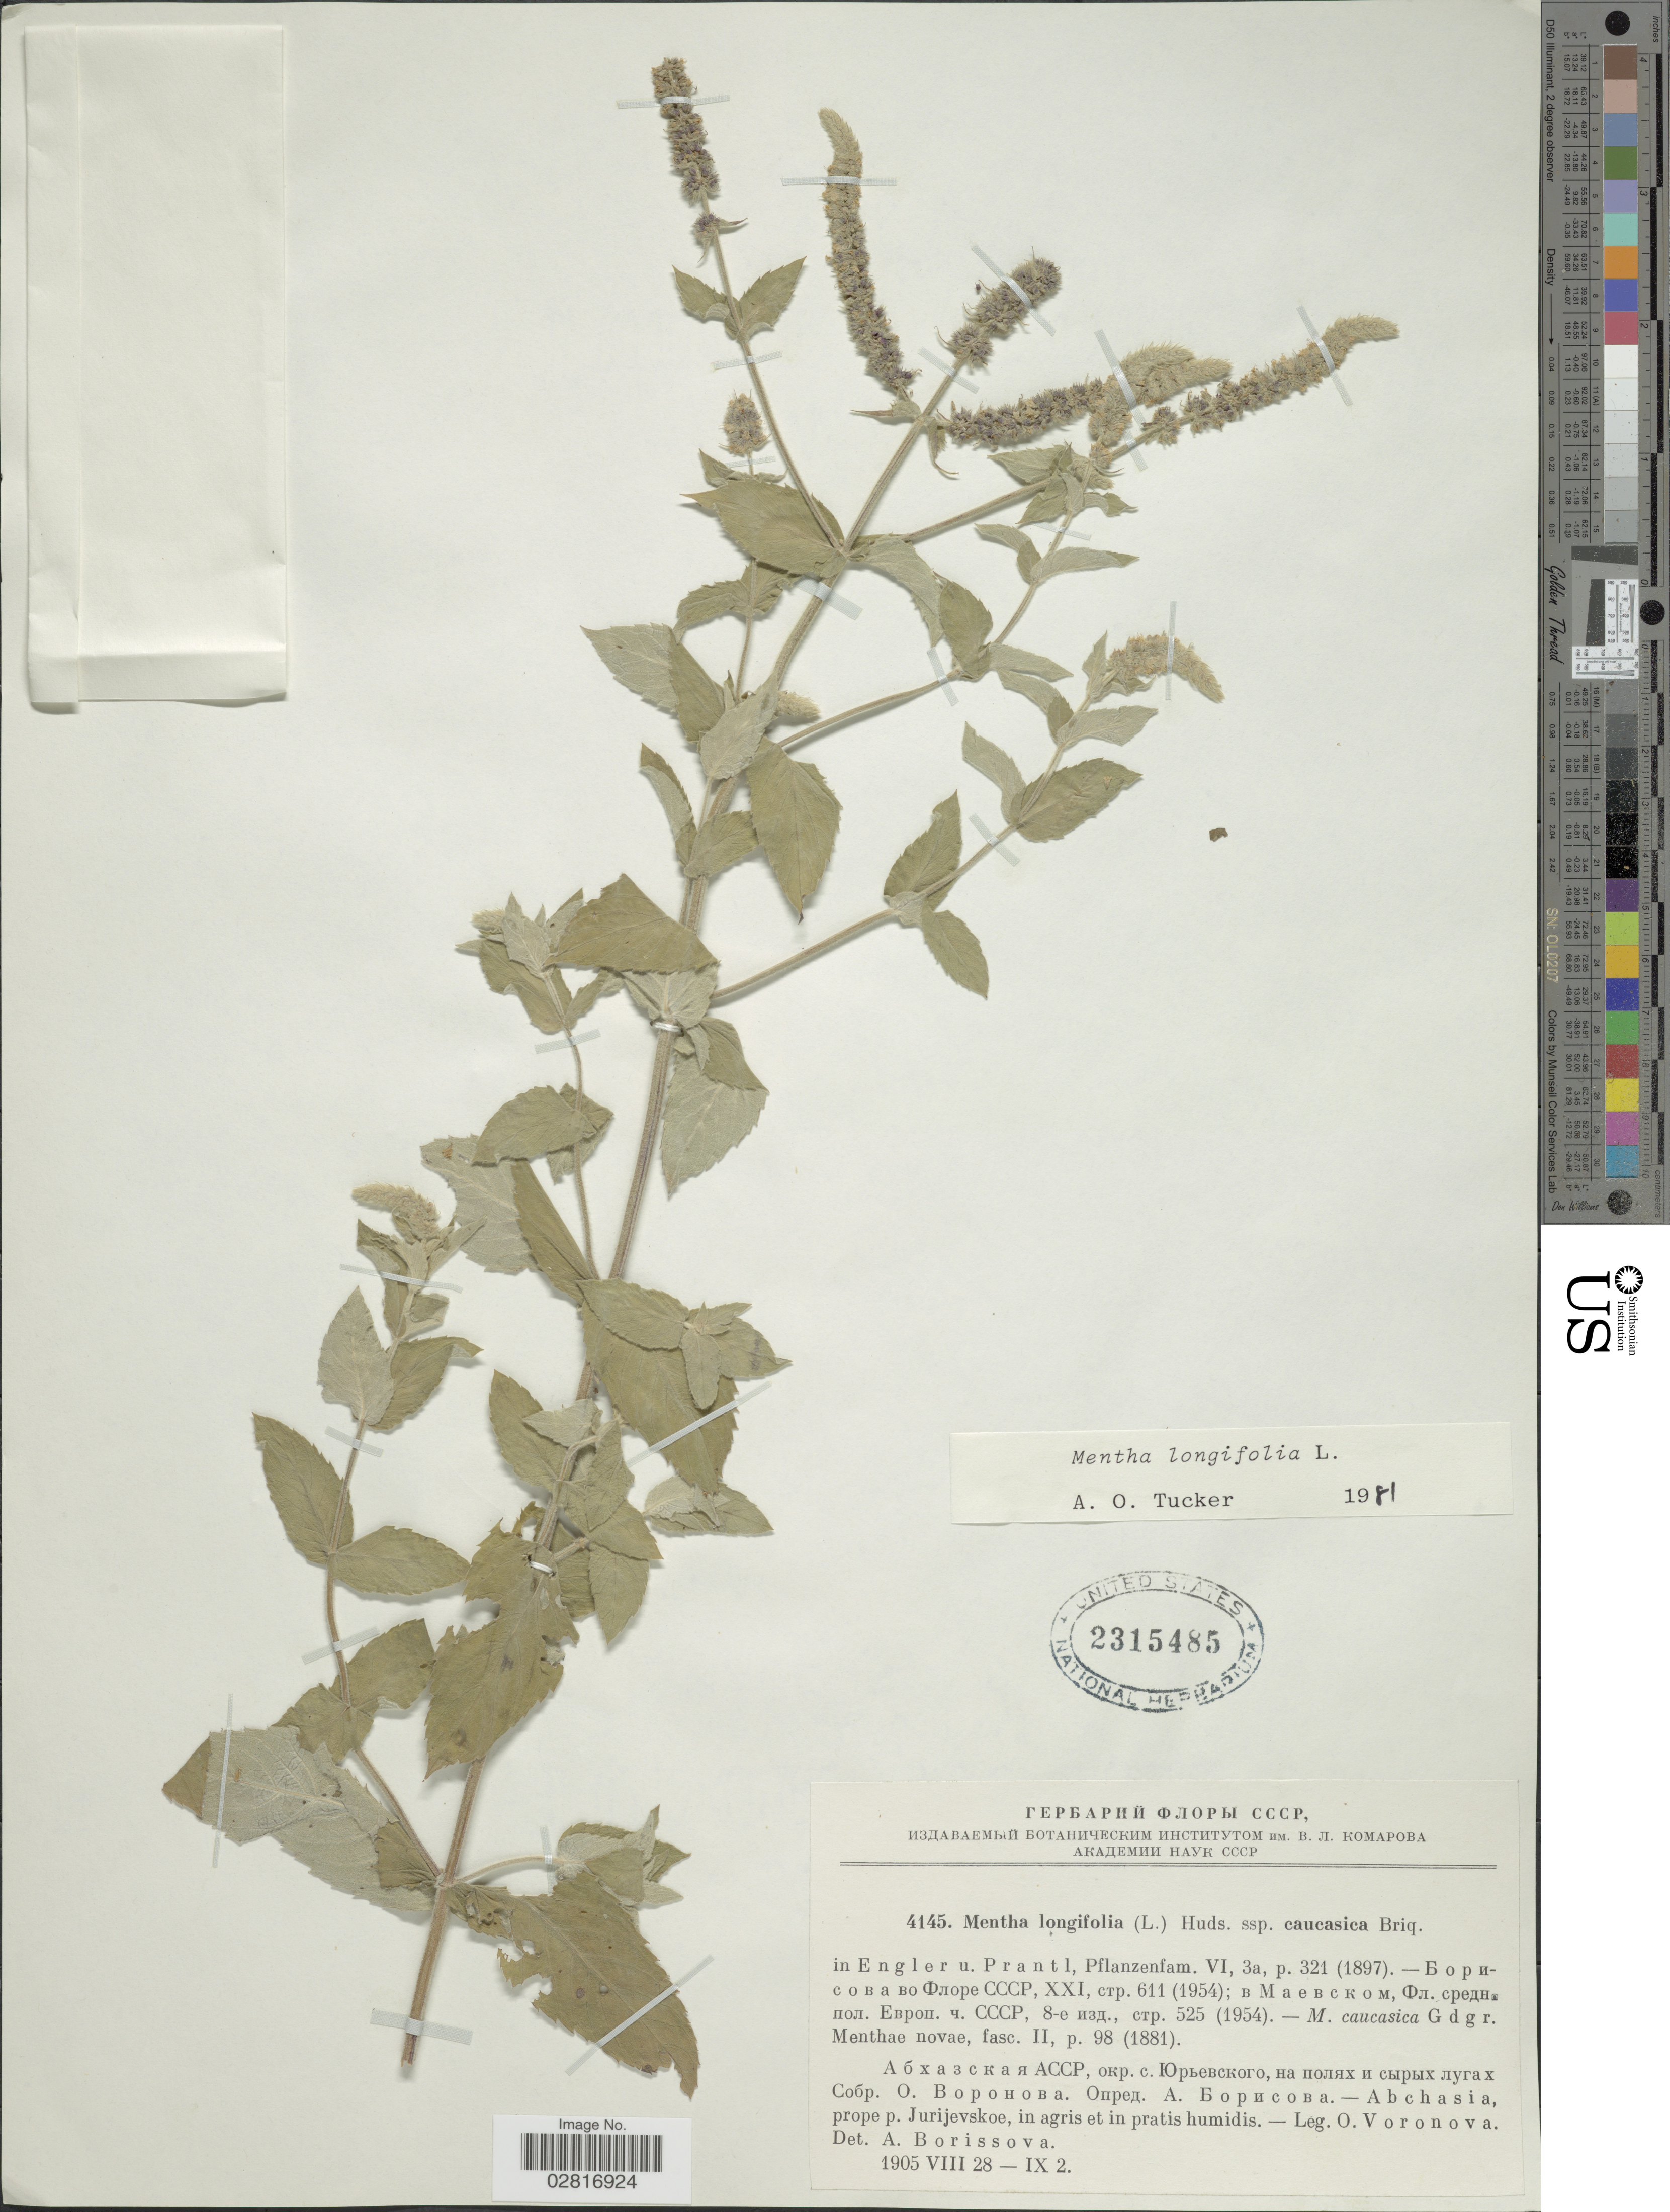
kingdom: Plantae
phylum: Tracheophyta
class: Magnoliopsida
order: Lamiales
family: Lamiaceae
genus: Mentha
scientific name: Mentha longifolia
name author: (L.) L.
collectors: O. Voronova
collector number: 4145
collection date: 1905-08-28/1905-09-02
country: Croatia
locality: Abchasia, prope p. Jurijevskoe, in agris et in pratis humidis.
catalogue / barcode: US 2315485